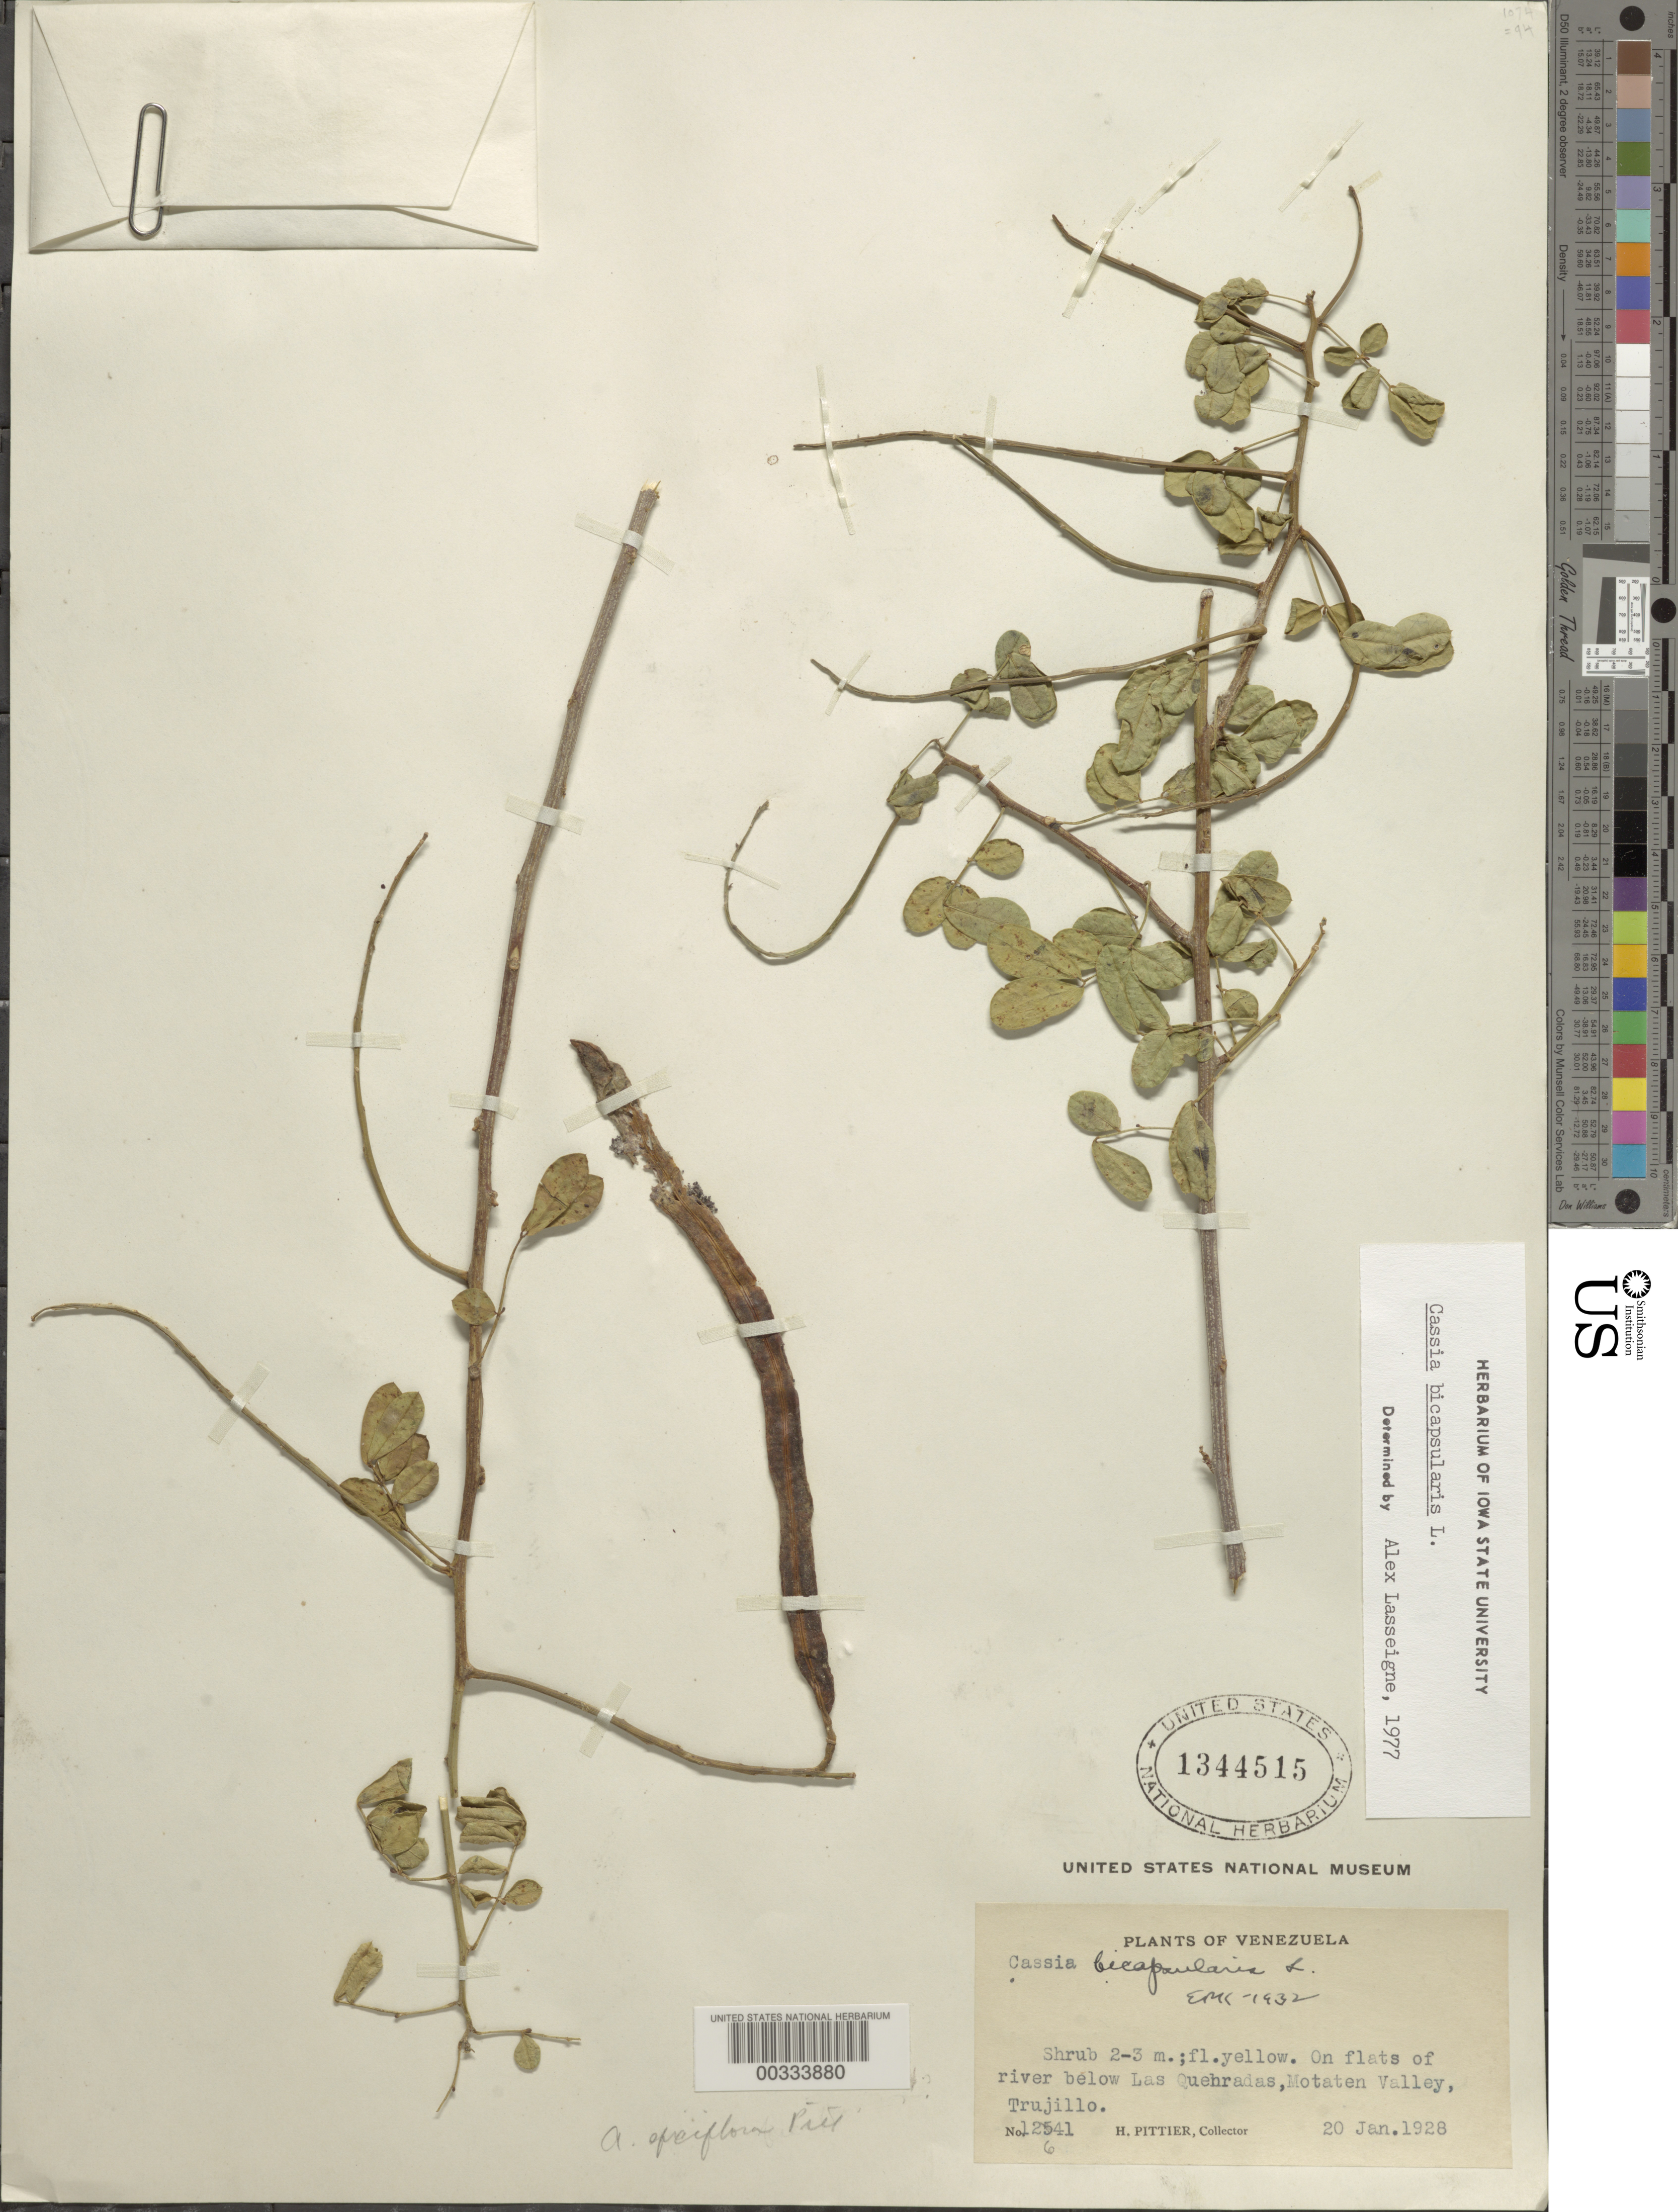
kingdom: Plantae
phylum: Tracheophyta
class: Magnoliopsida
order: Fabales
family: Fabaceae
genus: Senna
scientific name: Senna bicapsularis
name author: (L.) Roxb.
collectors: H. F. Pittier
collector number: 12641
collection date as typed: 20 Jan 1928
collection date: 1928-01-20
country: Venezuela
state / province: Trujillo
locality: On flats of river below las quehradas, motaten valley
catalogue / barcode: US 1344515